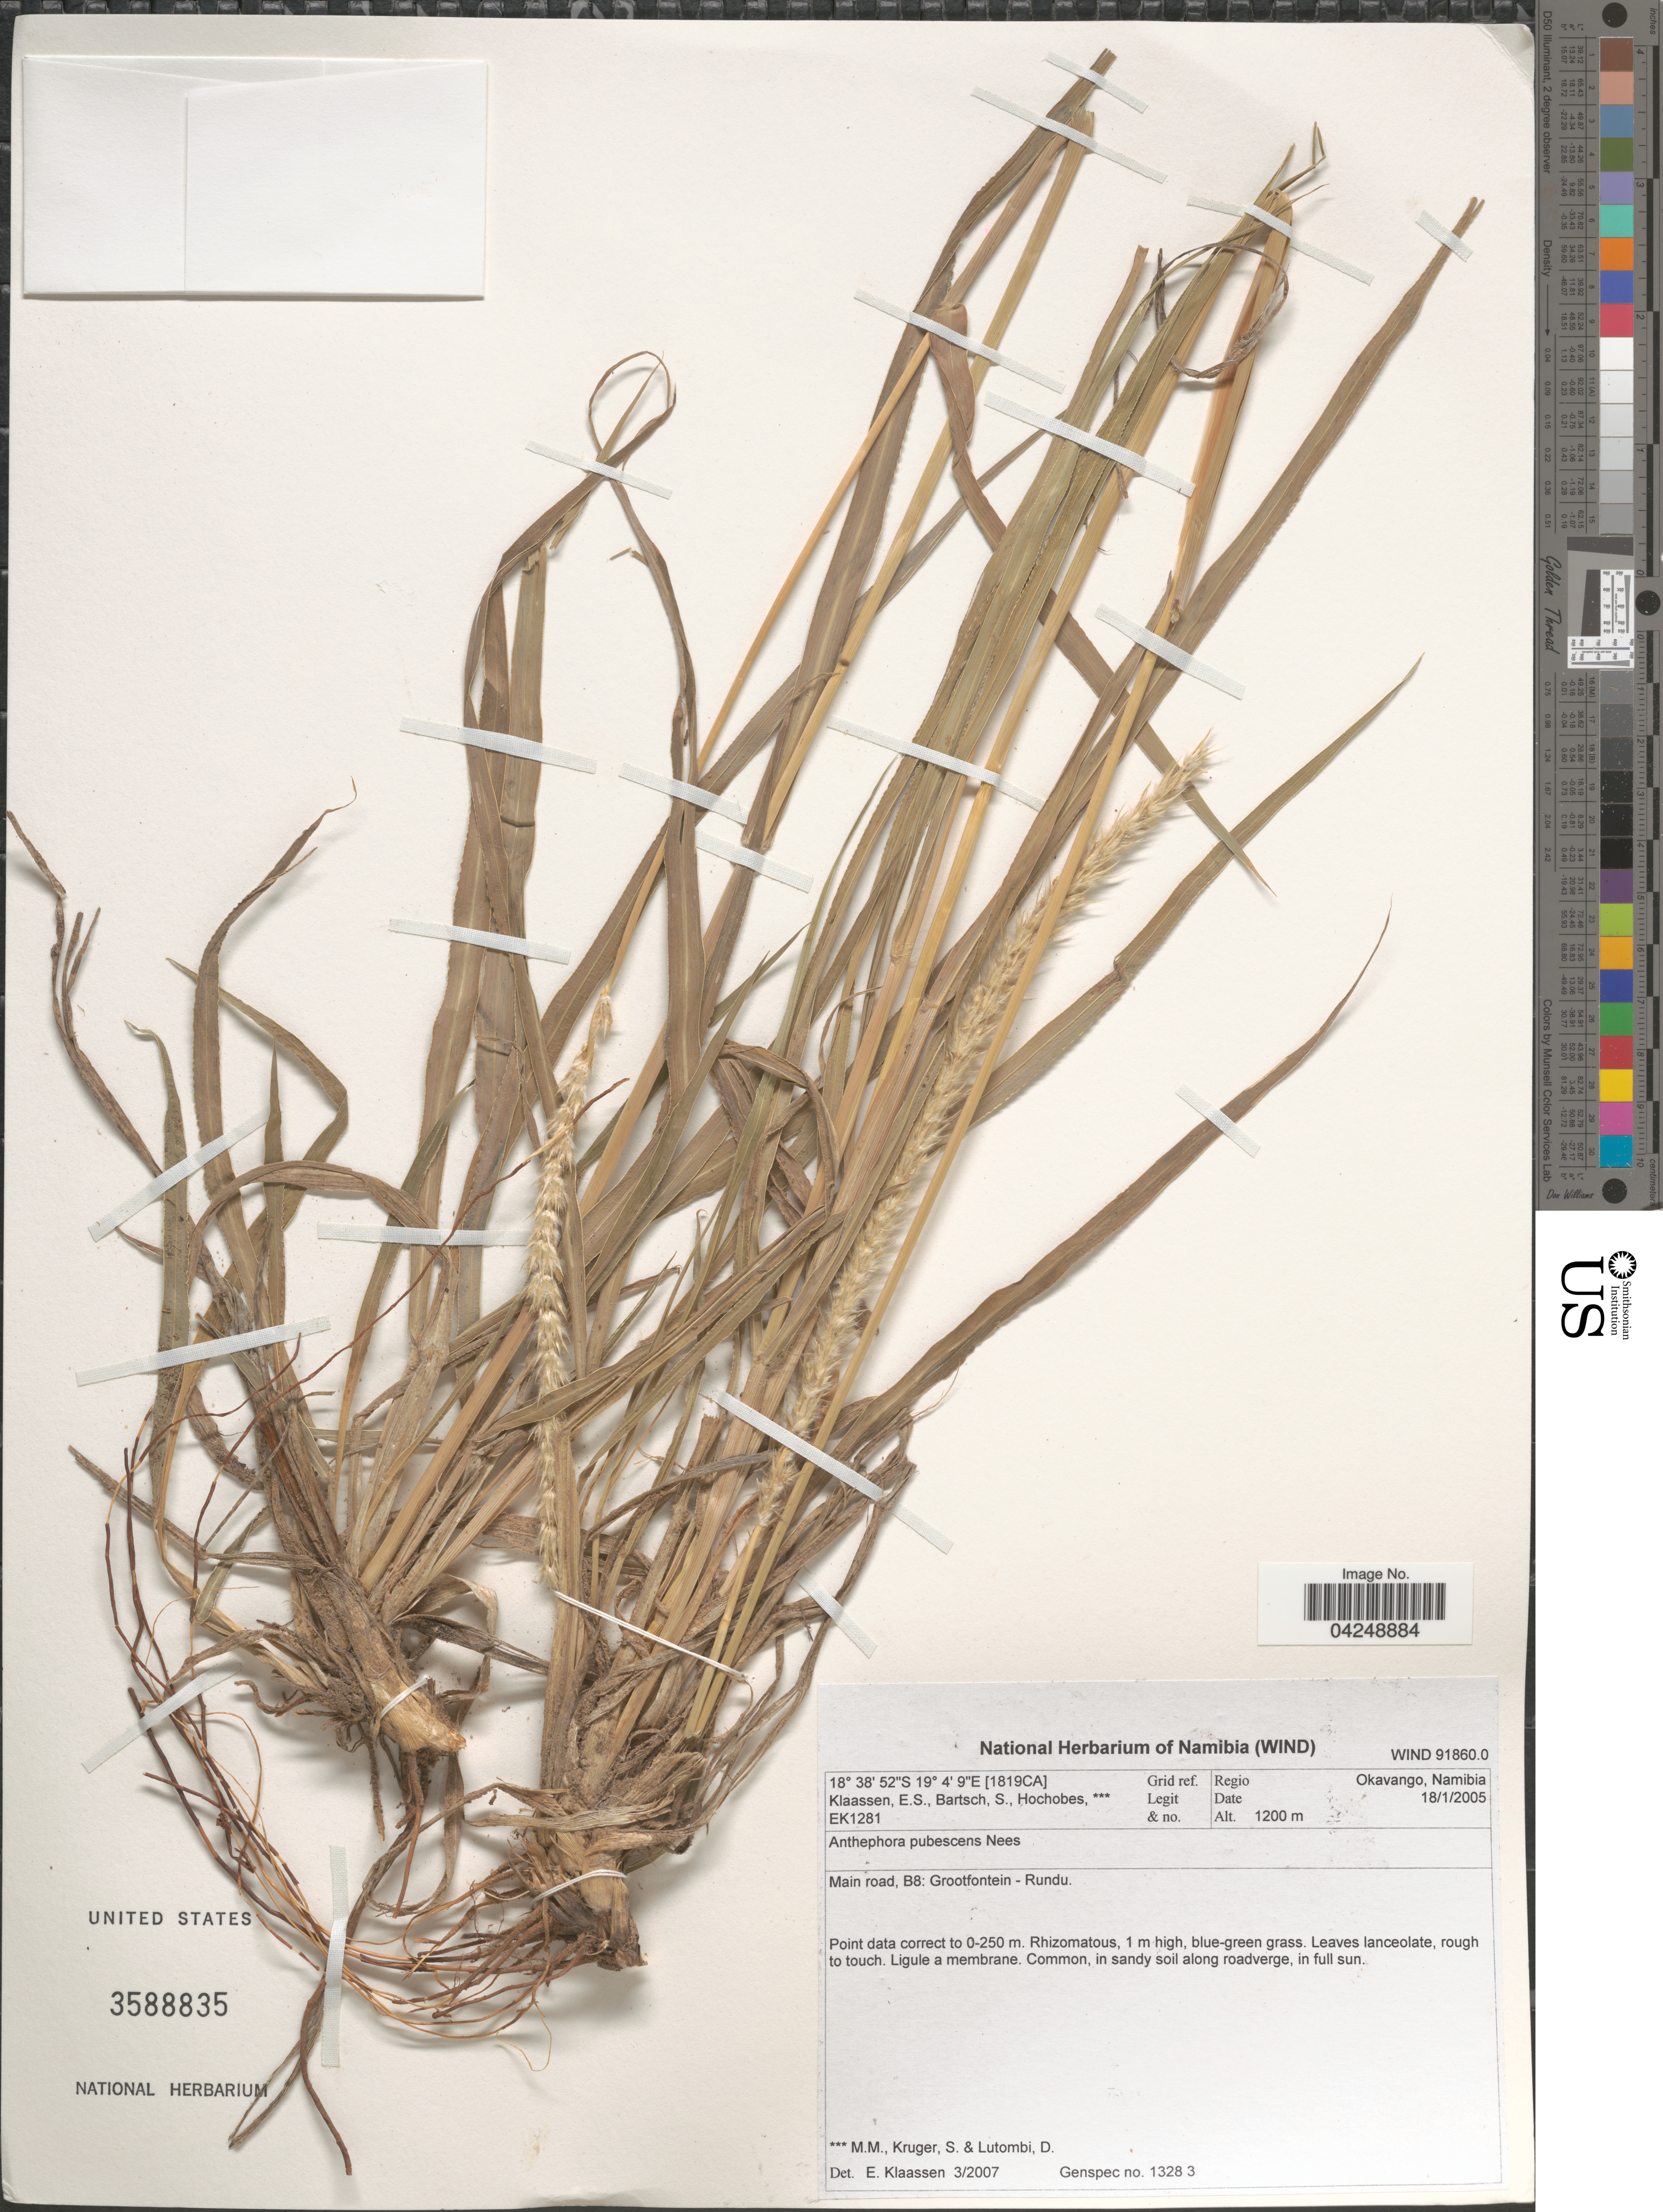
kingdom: Plantae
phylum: Tracheophyta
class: Liliopsida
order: Poales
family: Poaceae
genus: Anthephora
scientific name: Anthephora pubescens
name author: Nees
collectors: E. S. Klaassen, S. Bartsch, M. Hochobes, S. Kruger & D. Lutombi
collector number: EK1281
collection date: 2005-01-18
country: Namibia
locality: Grid ref. [1819CA]. Regio Okavango, Namibia. Main road, B8: Grootfontein - Rundu.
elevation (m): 1200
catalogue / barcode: US 3588835